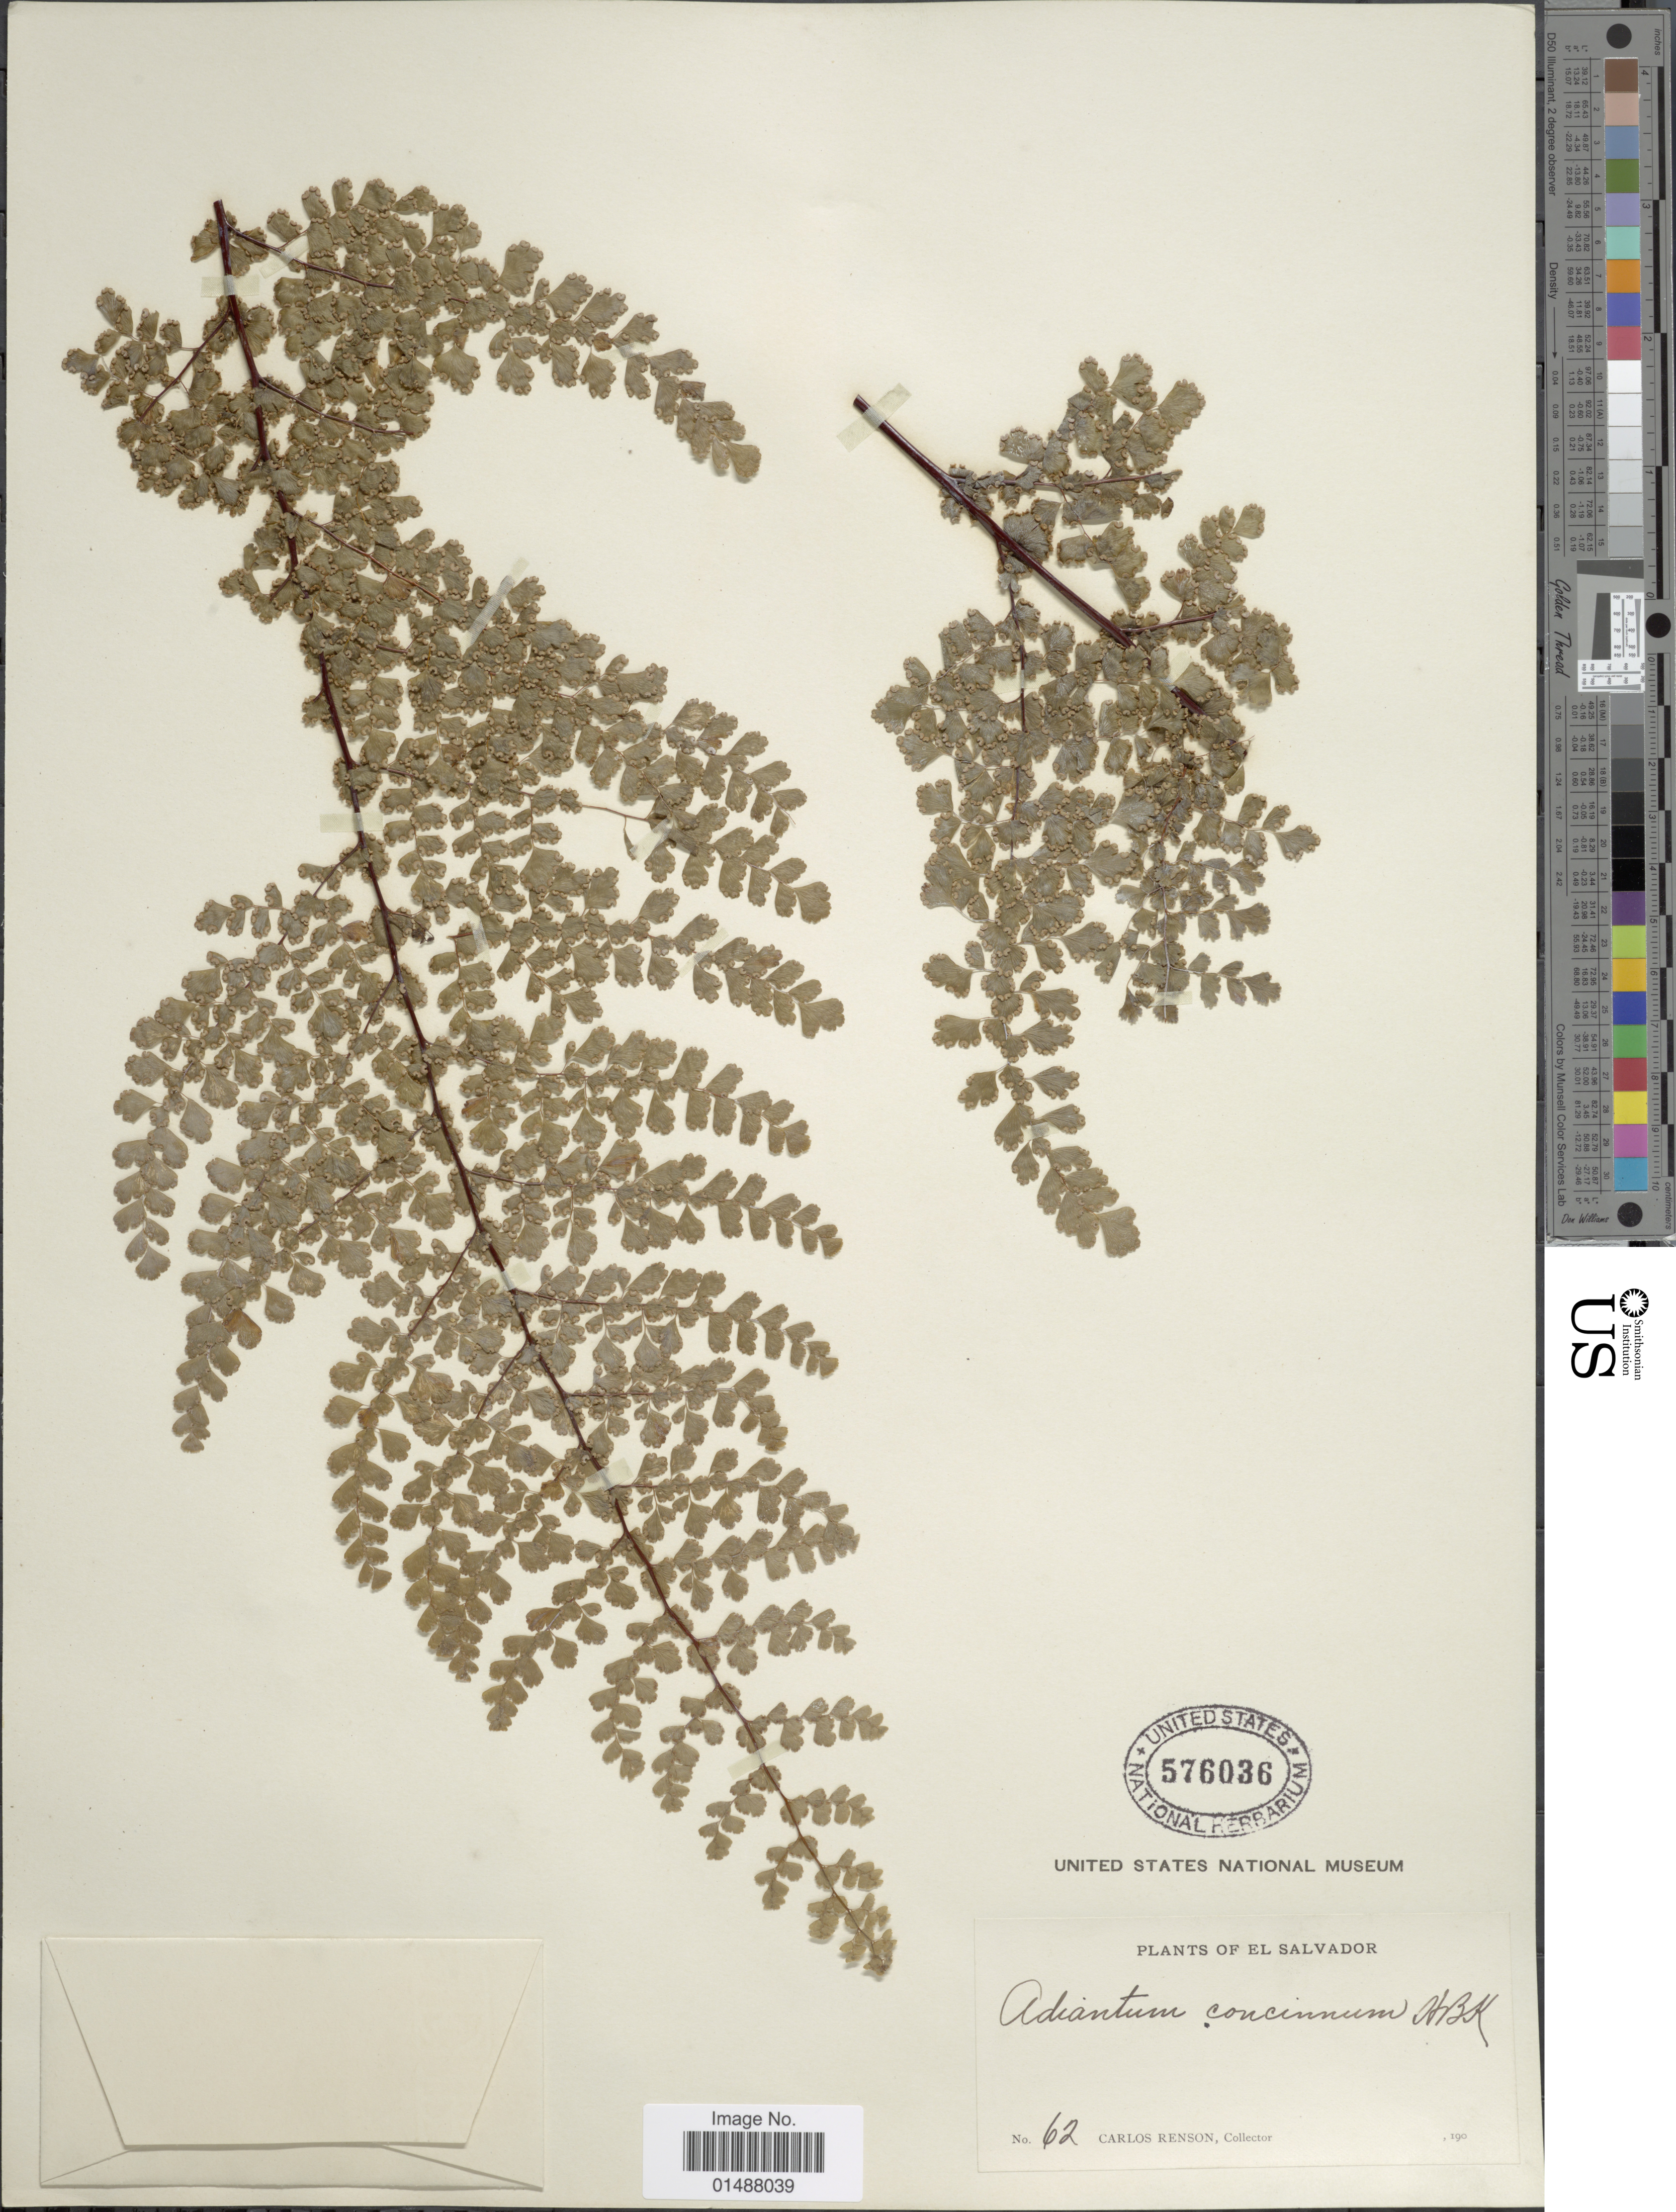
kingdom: Plantae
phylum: Tracheophyta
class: Polypodiopsida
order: Polypodiales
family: Pteridaceae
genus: Adiantum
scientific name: Adiantum concinnum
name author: Humb. & Bonpl. ex Willd.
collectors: C. Renson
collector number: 62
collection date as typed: Transcribed d/m/y: //190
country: El Salvador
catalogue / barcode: US 576036